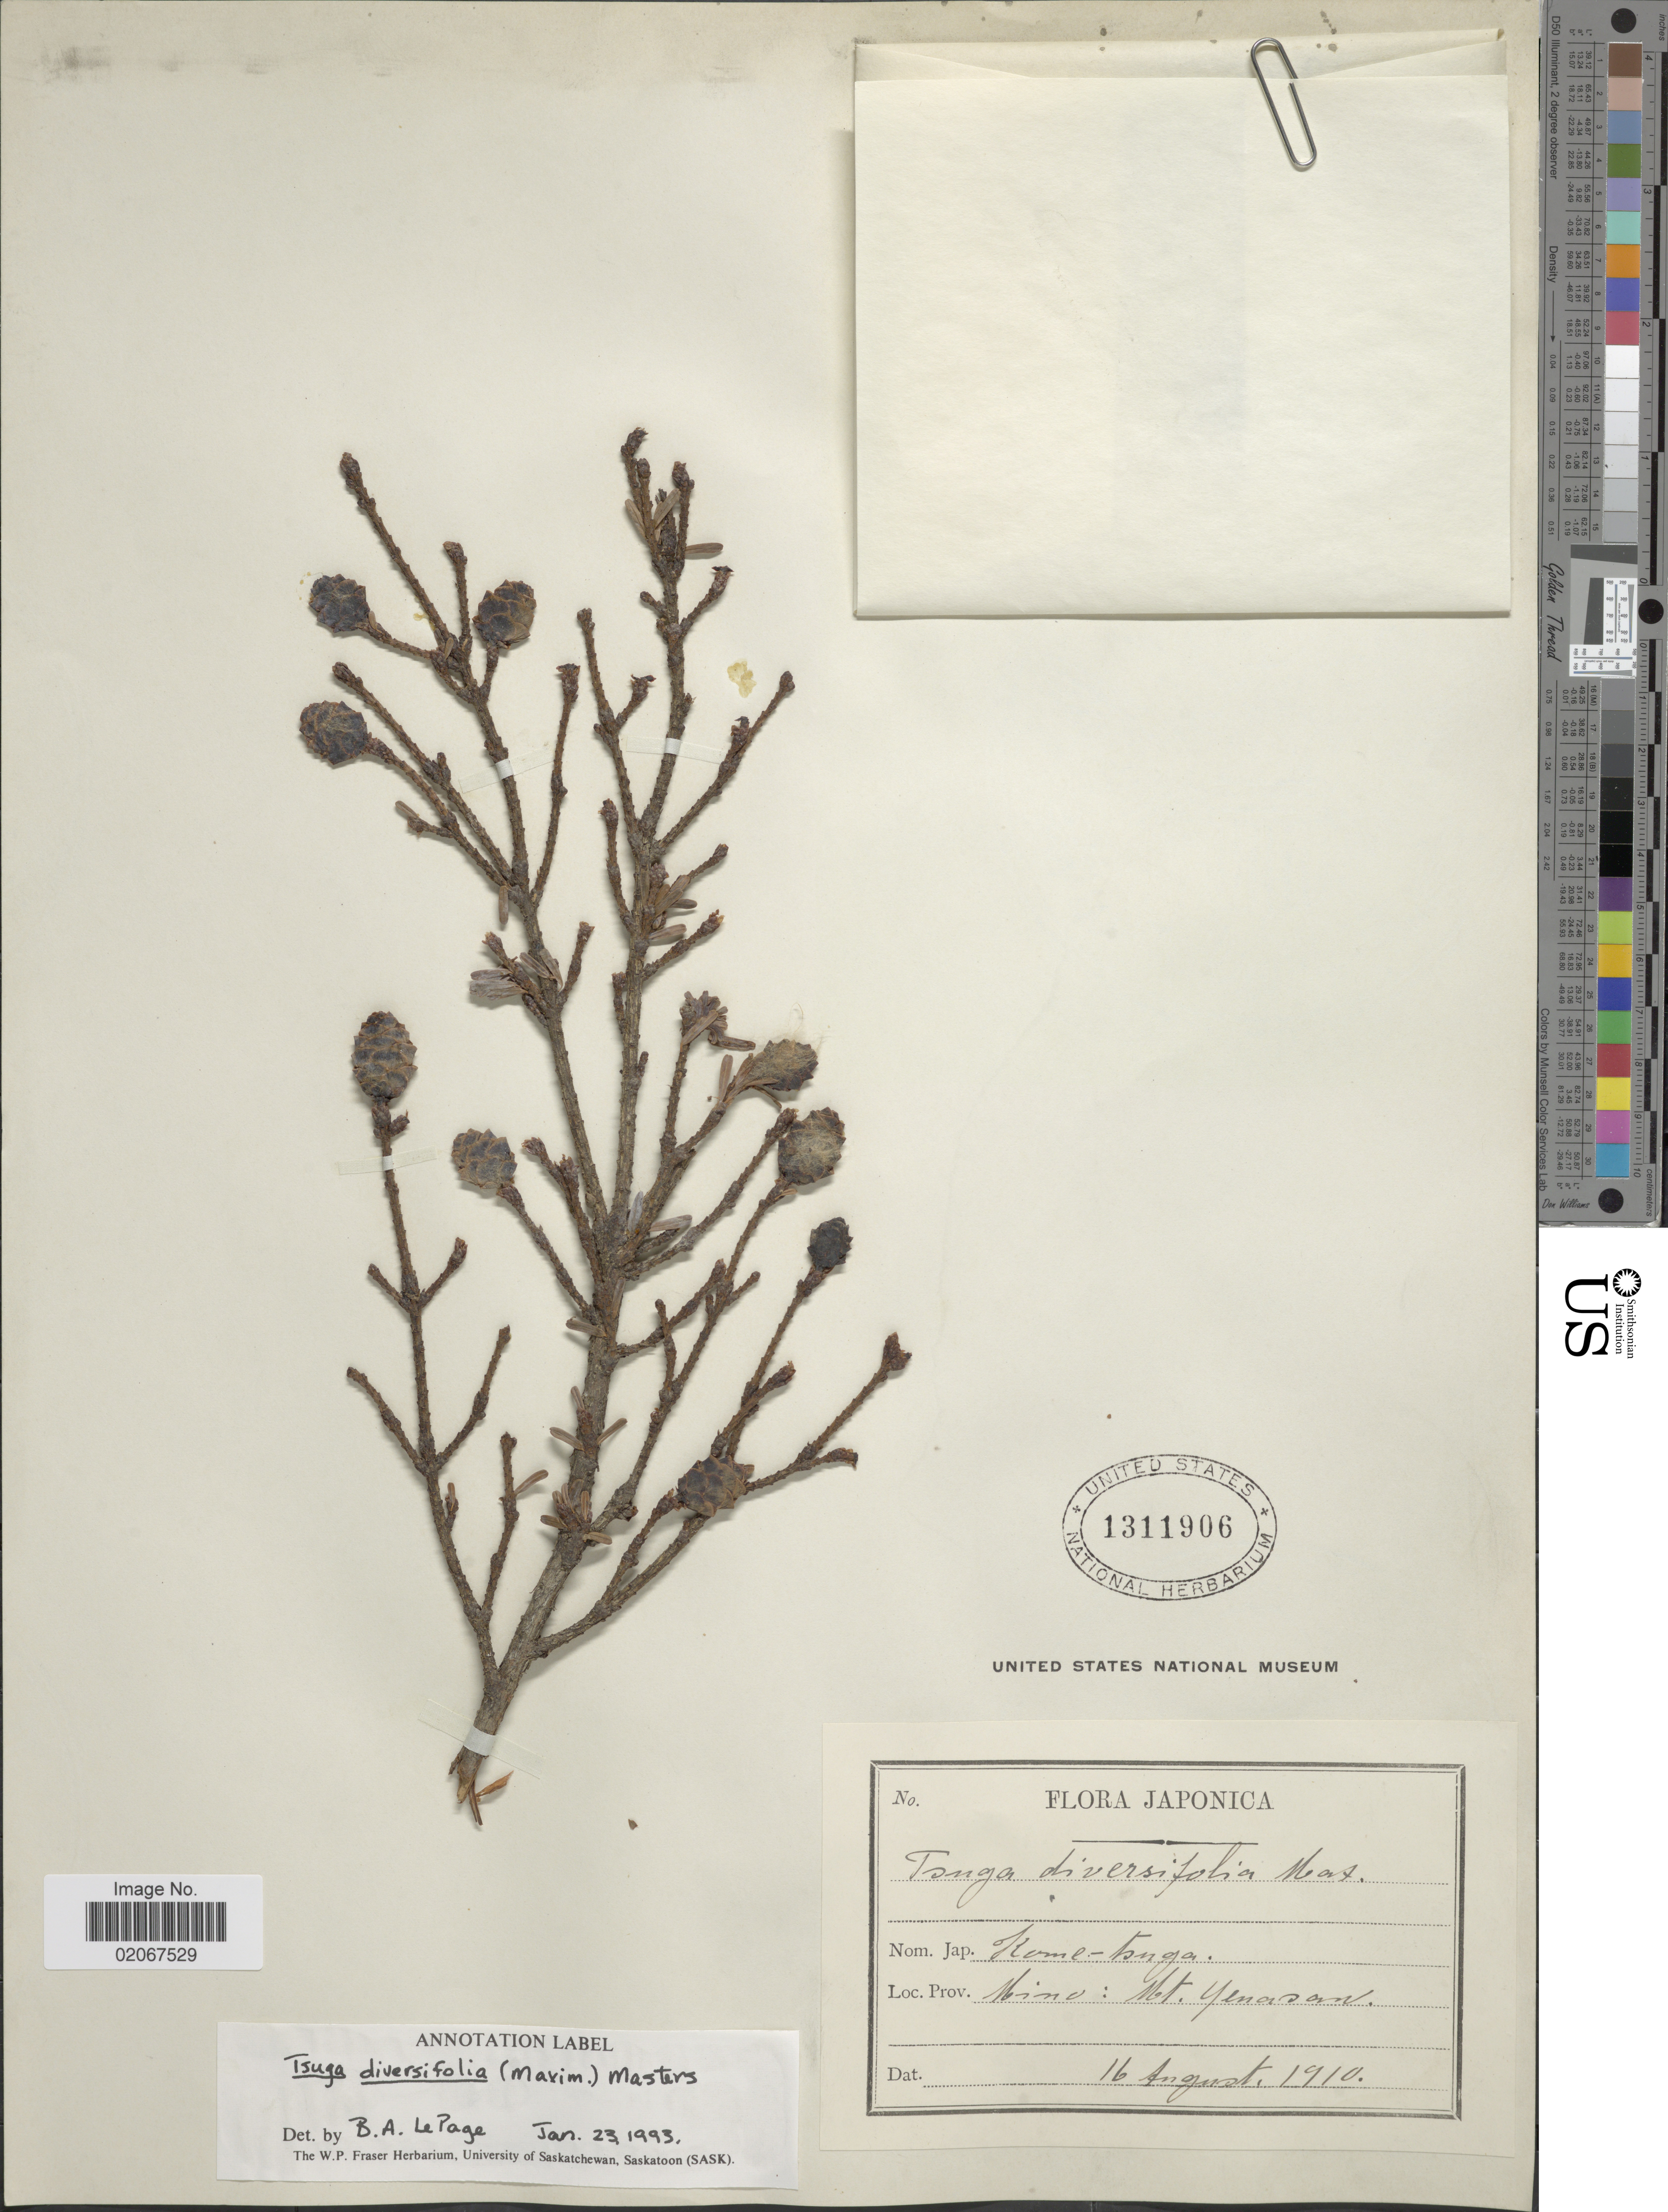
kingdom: Plantae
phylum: Tracheophyta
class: Pinopsida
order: Pinales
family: Pinaceae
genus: Tsuga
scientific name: Tsuga diversifolia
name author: (Maxim.) Mast.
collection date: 1910-08-16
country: Japan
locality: Japonica. Mine: Mt. Yenasan.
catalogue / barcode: US 1311906